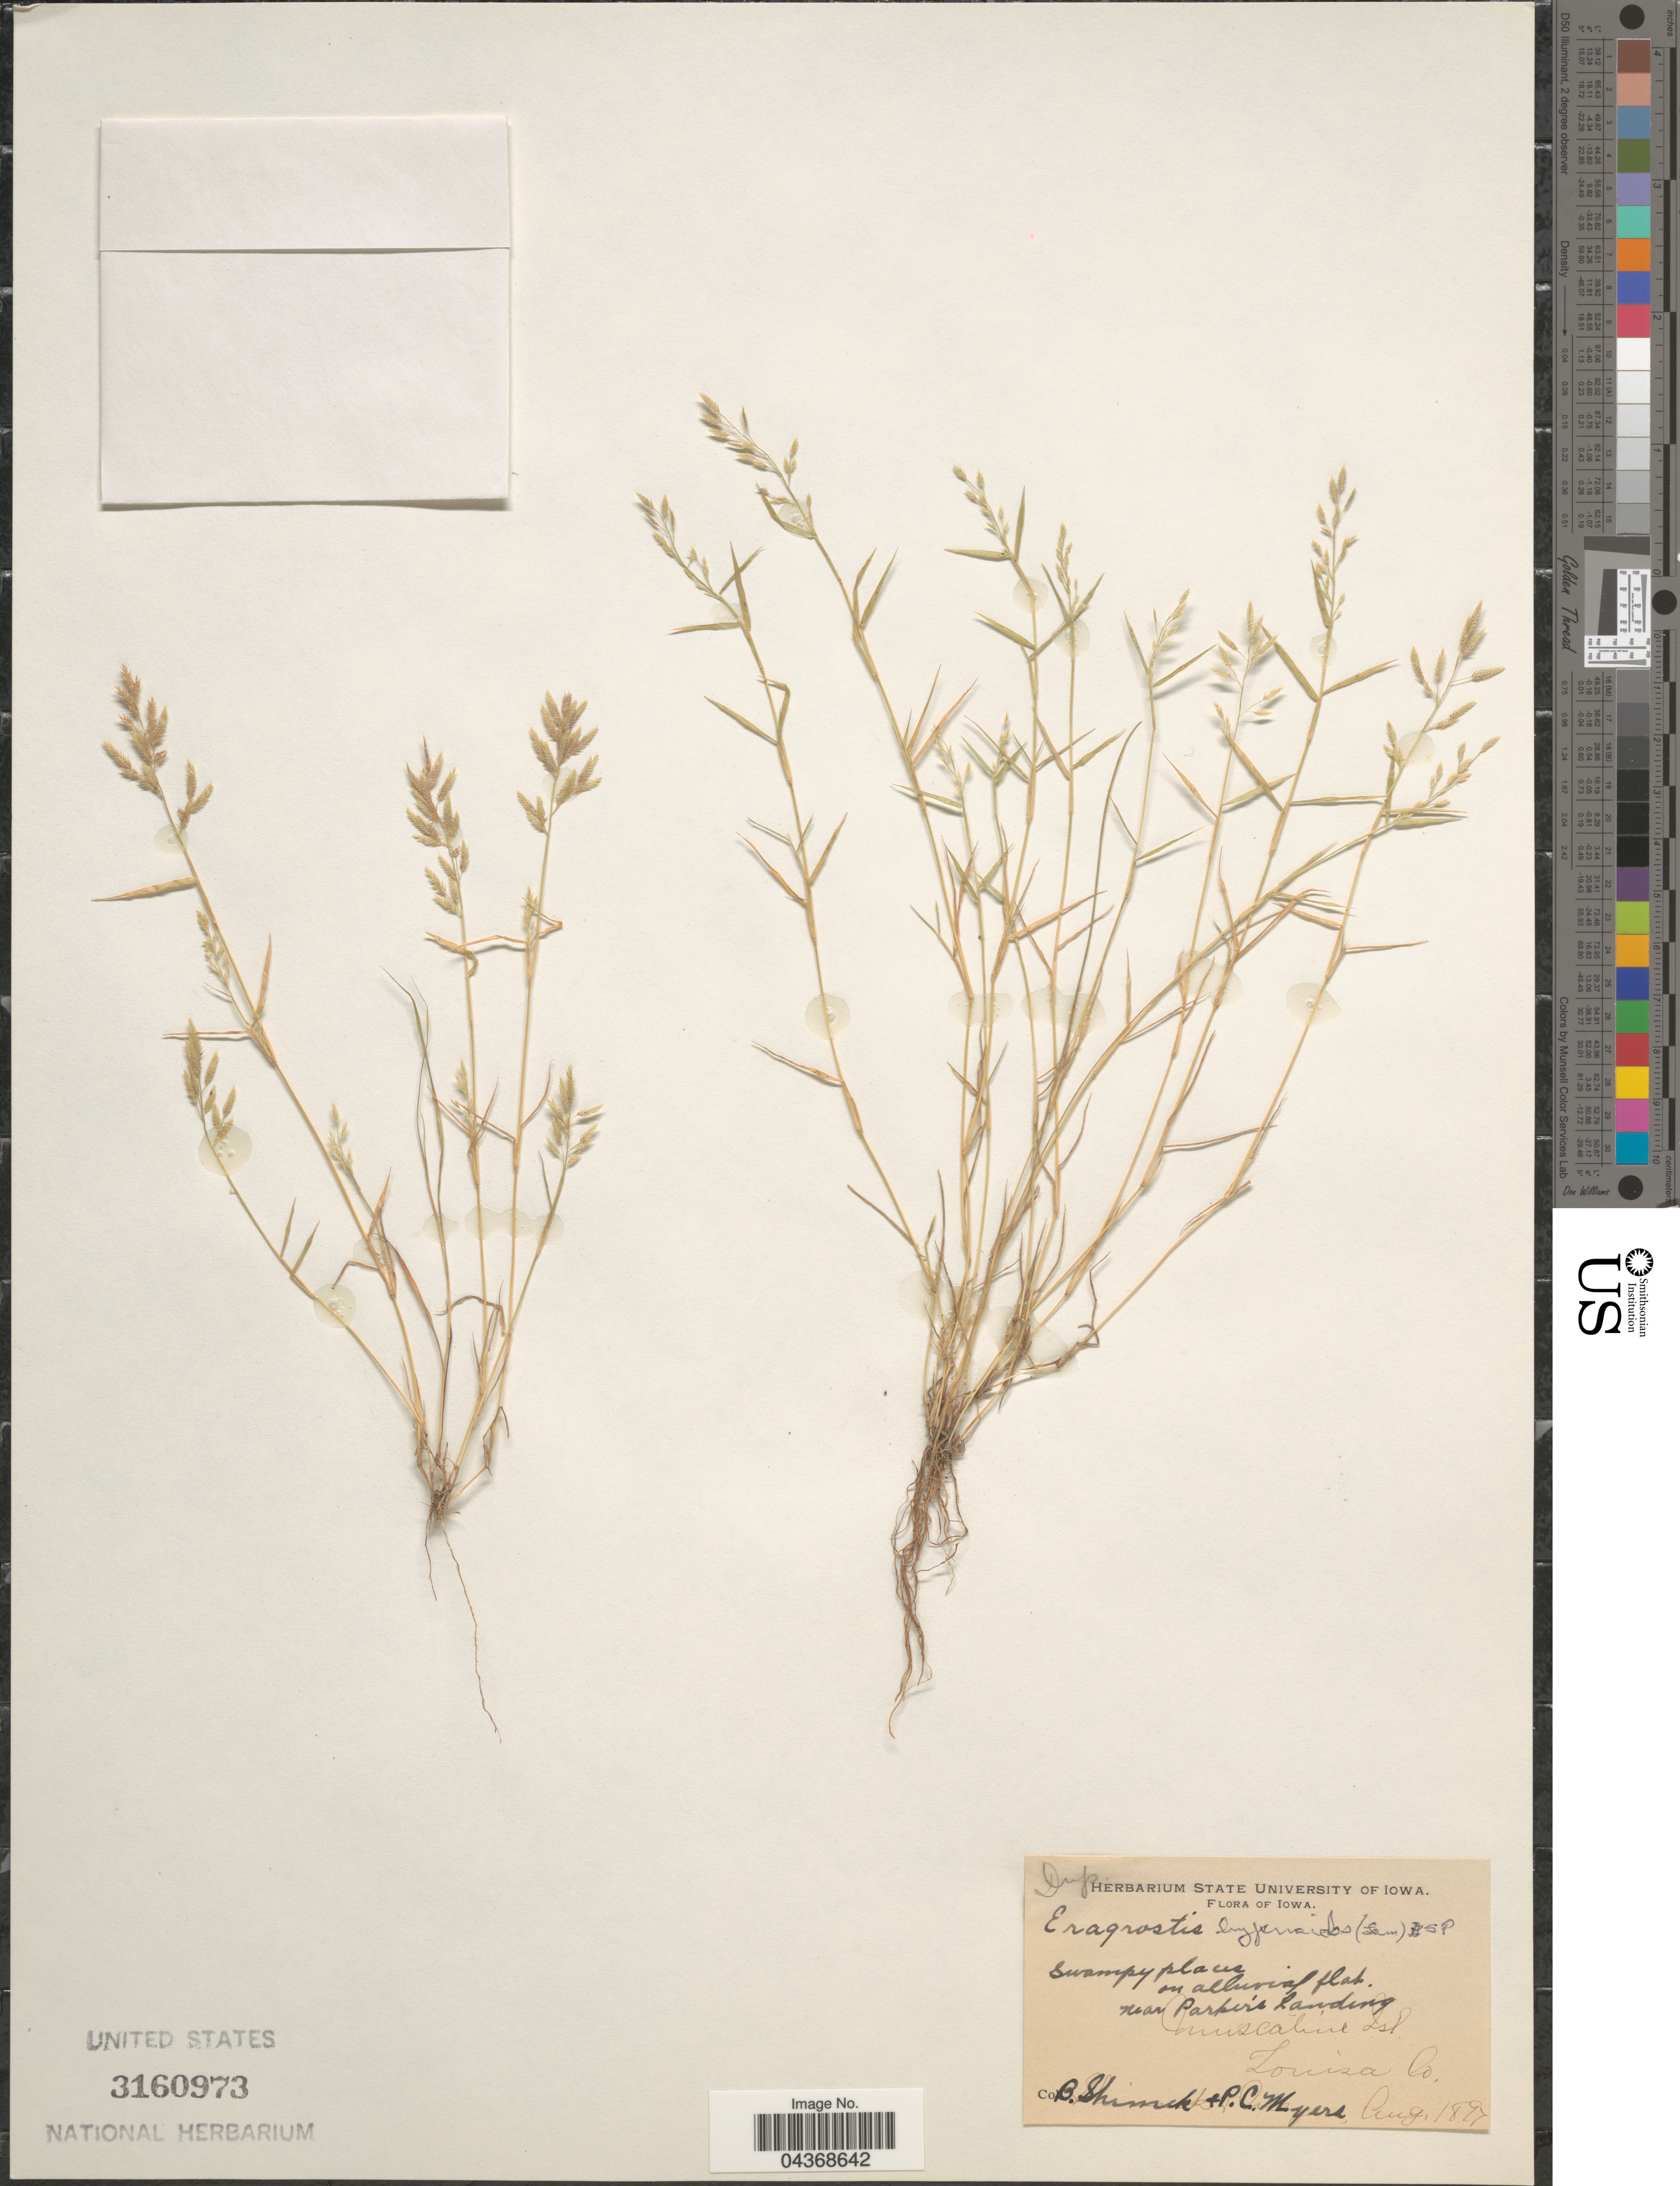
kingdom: Plantae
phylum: Tracheophyta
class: Liliopsida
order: Poales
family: Poaceae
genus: Eragrostis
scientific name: Eragrostis hypnoides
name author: (Lam.) Britton, Stearns & Poggenb.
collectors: B. Shimek & P. Myers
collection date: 1897-08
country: United States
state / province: Iowa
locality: On alluvial flat near Parker's Landing. Quiscaline Isl. Louisa Co.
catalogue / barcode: US 3160973